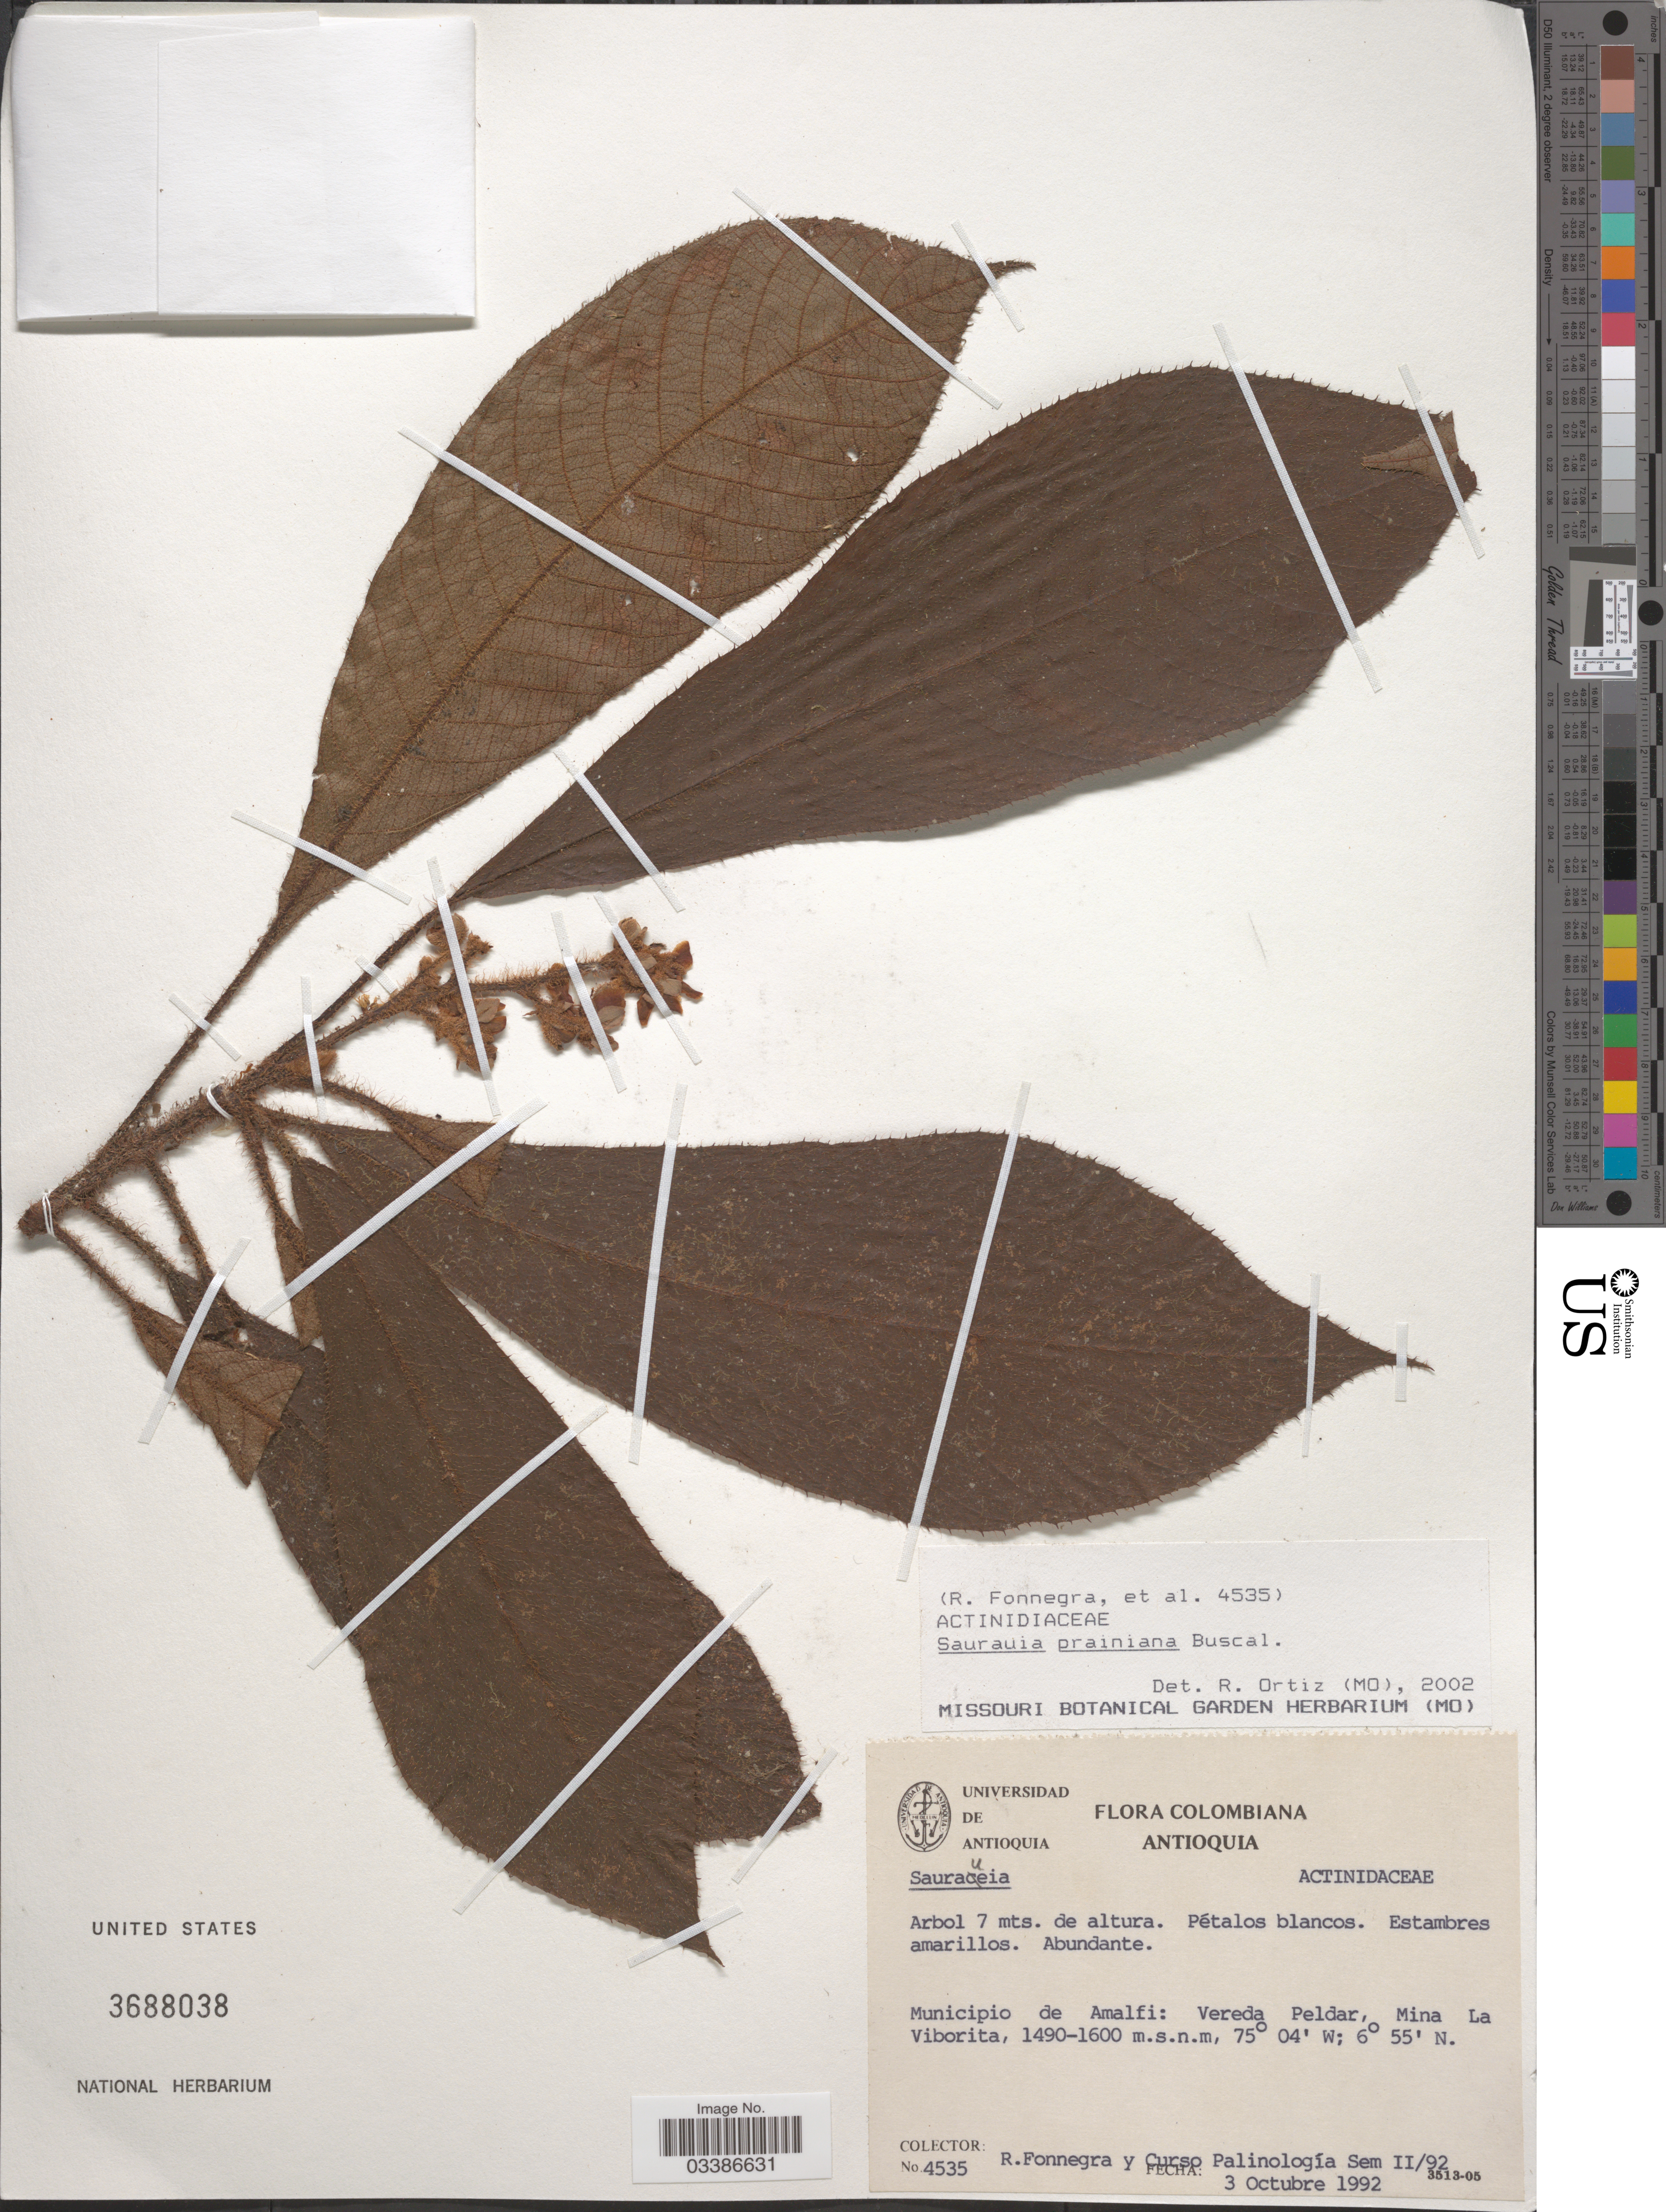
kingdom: Plantae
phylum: Tracheophyta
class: Magnoliopsida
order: Ericales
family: Actinidiaceae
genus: Saurauia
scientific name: Saurauia prainiana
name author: Buscal.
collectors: R. Fonnegra & Curso Palinología Sem II/92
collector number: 4535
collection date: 1992-10-03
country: Colombia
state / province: Antioquia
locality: Municipio de Amalfi: Vereda Peldar, Mina La Viborita.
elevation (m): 1490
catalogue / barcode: US 3688038